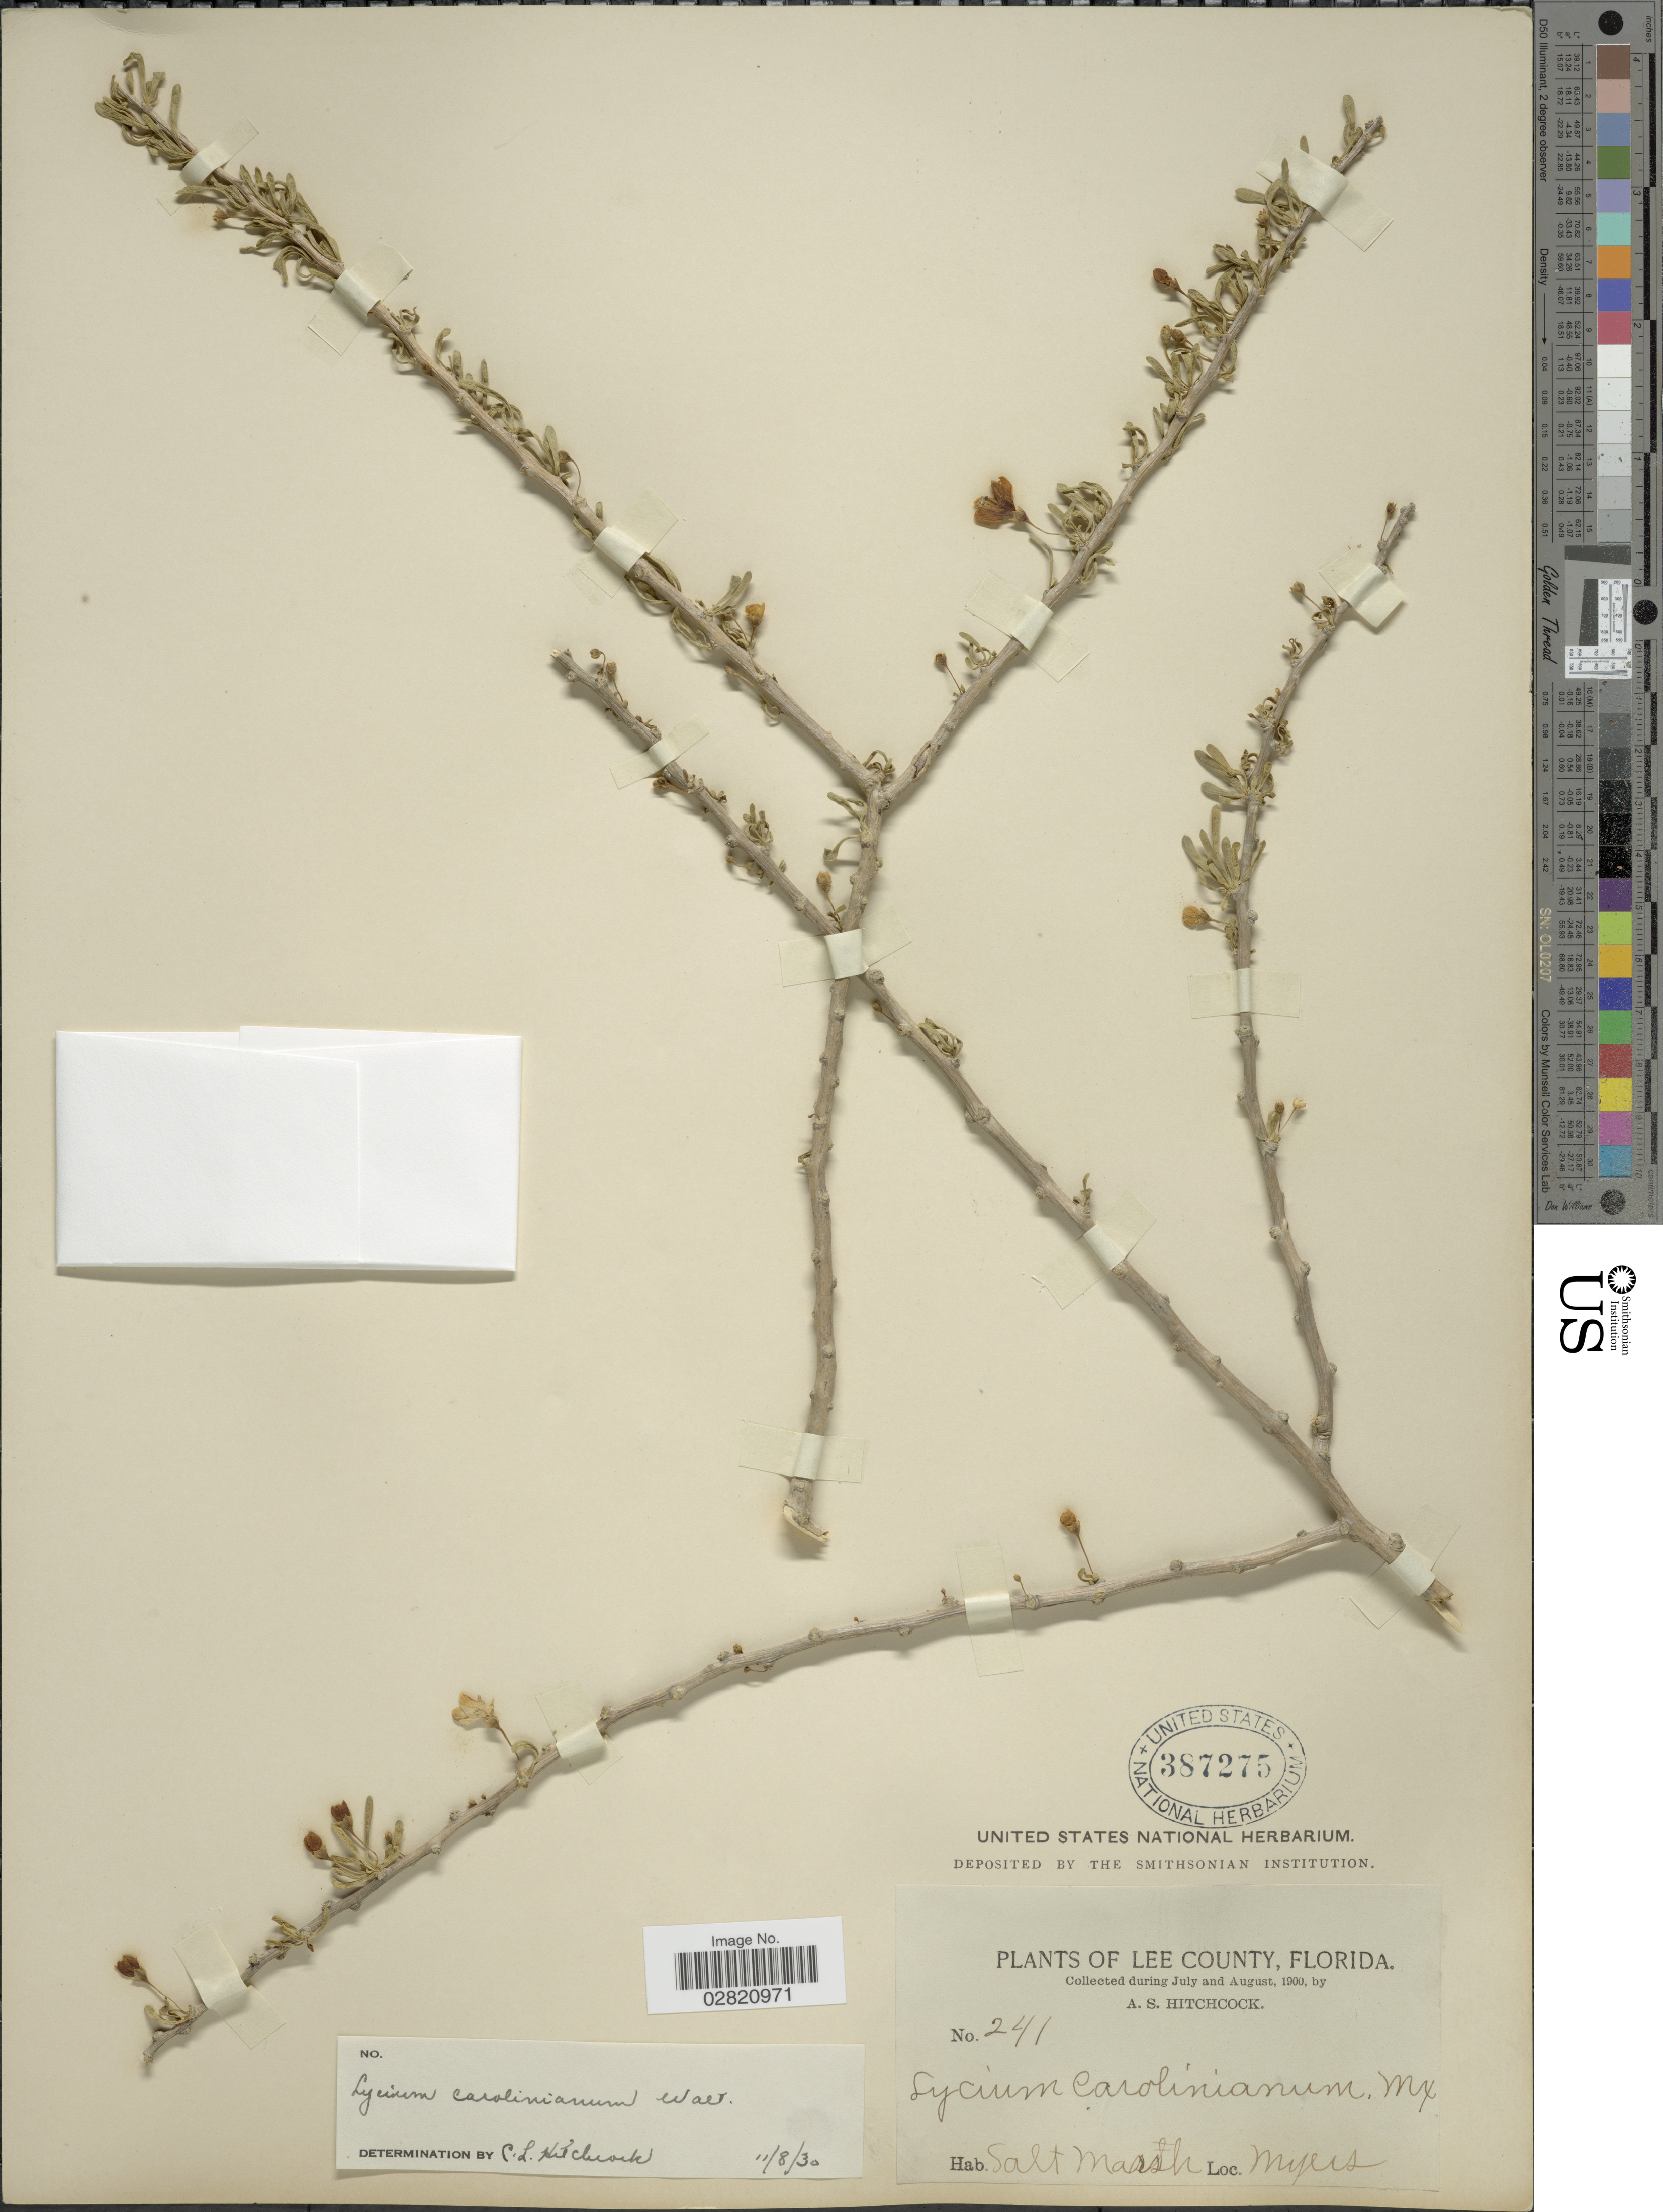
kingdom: Plantae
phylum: Tracheophyta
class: Magnoliopsida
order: Solanales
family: Solanaceae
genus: Lycium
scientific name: Lycium carolinianum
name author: Walter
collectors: A. S. Hitchcock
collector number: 241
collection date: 1900-07/1900-08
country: United States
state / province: Florida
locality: Lee County, Myers.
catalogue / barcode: US 387275